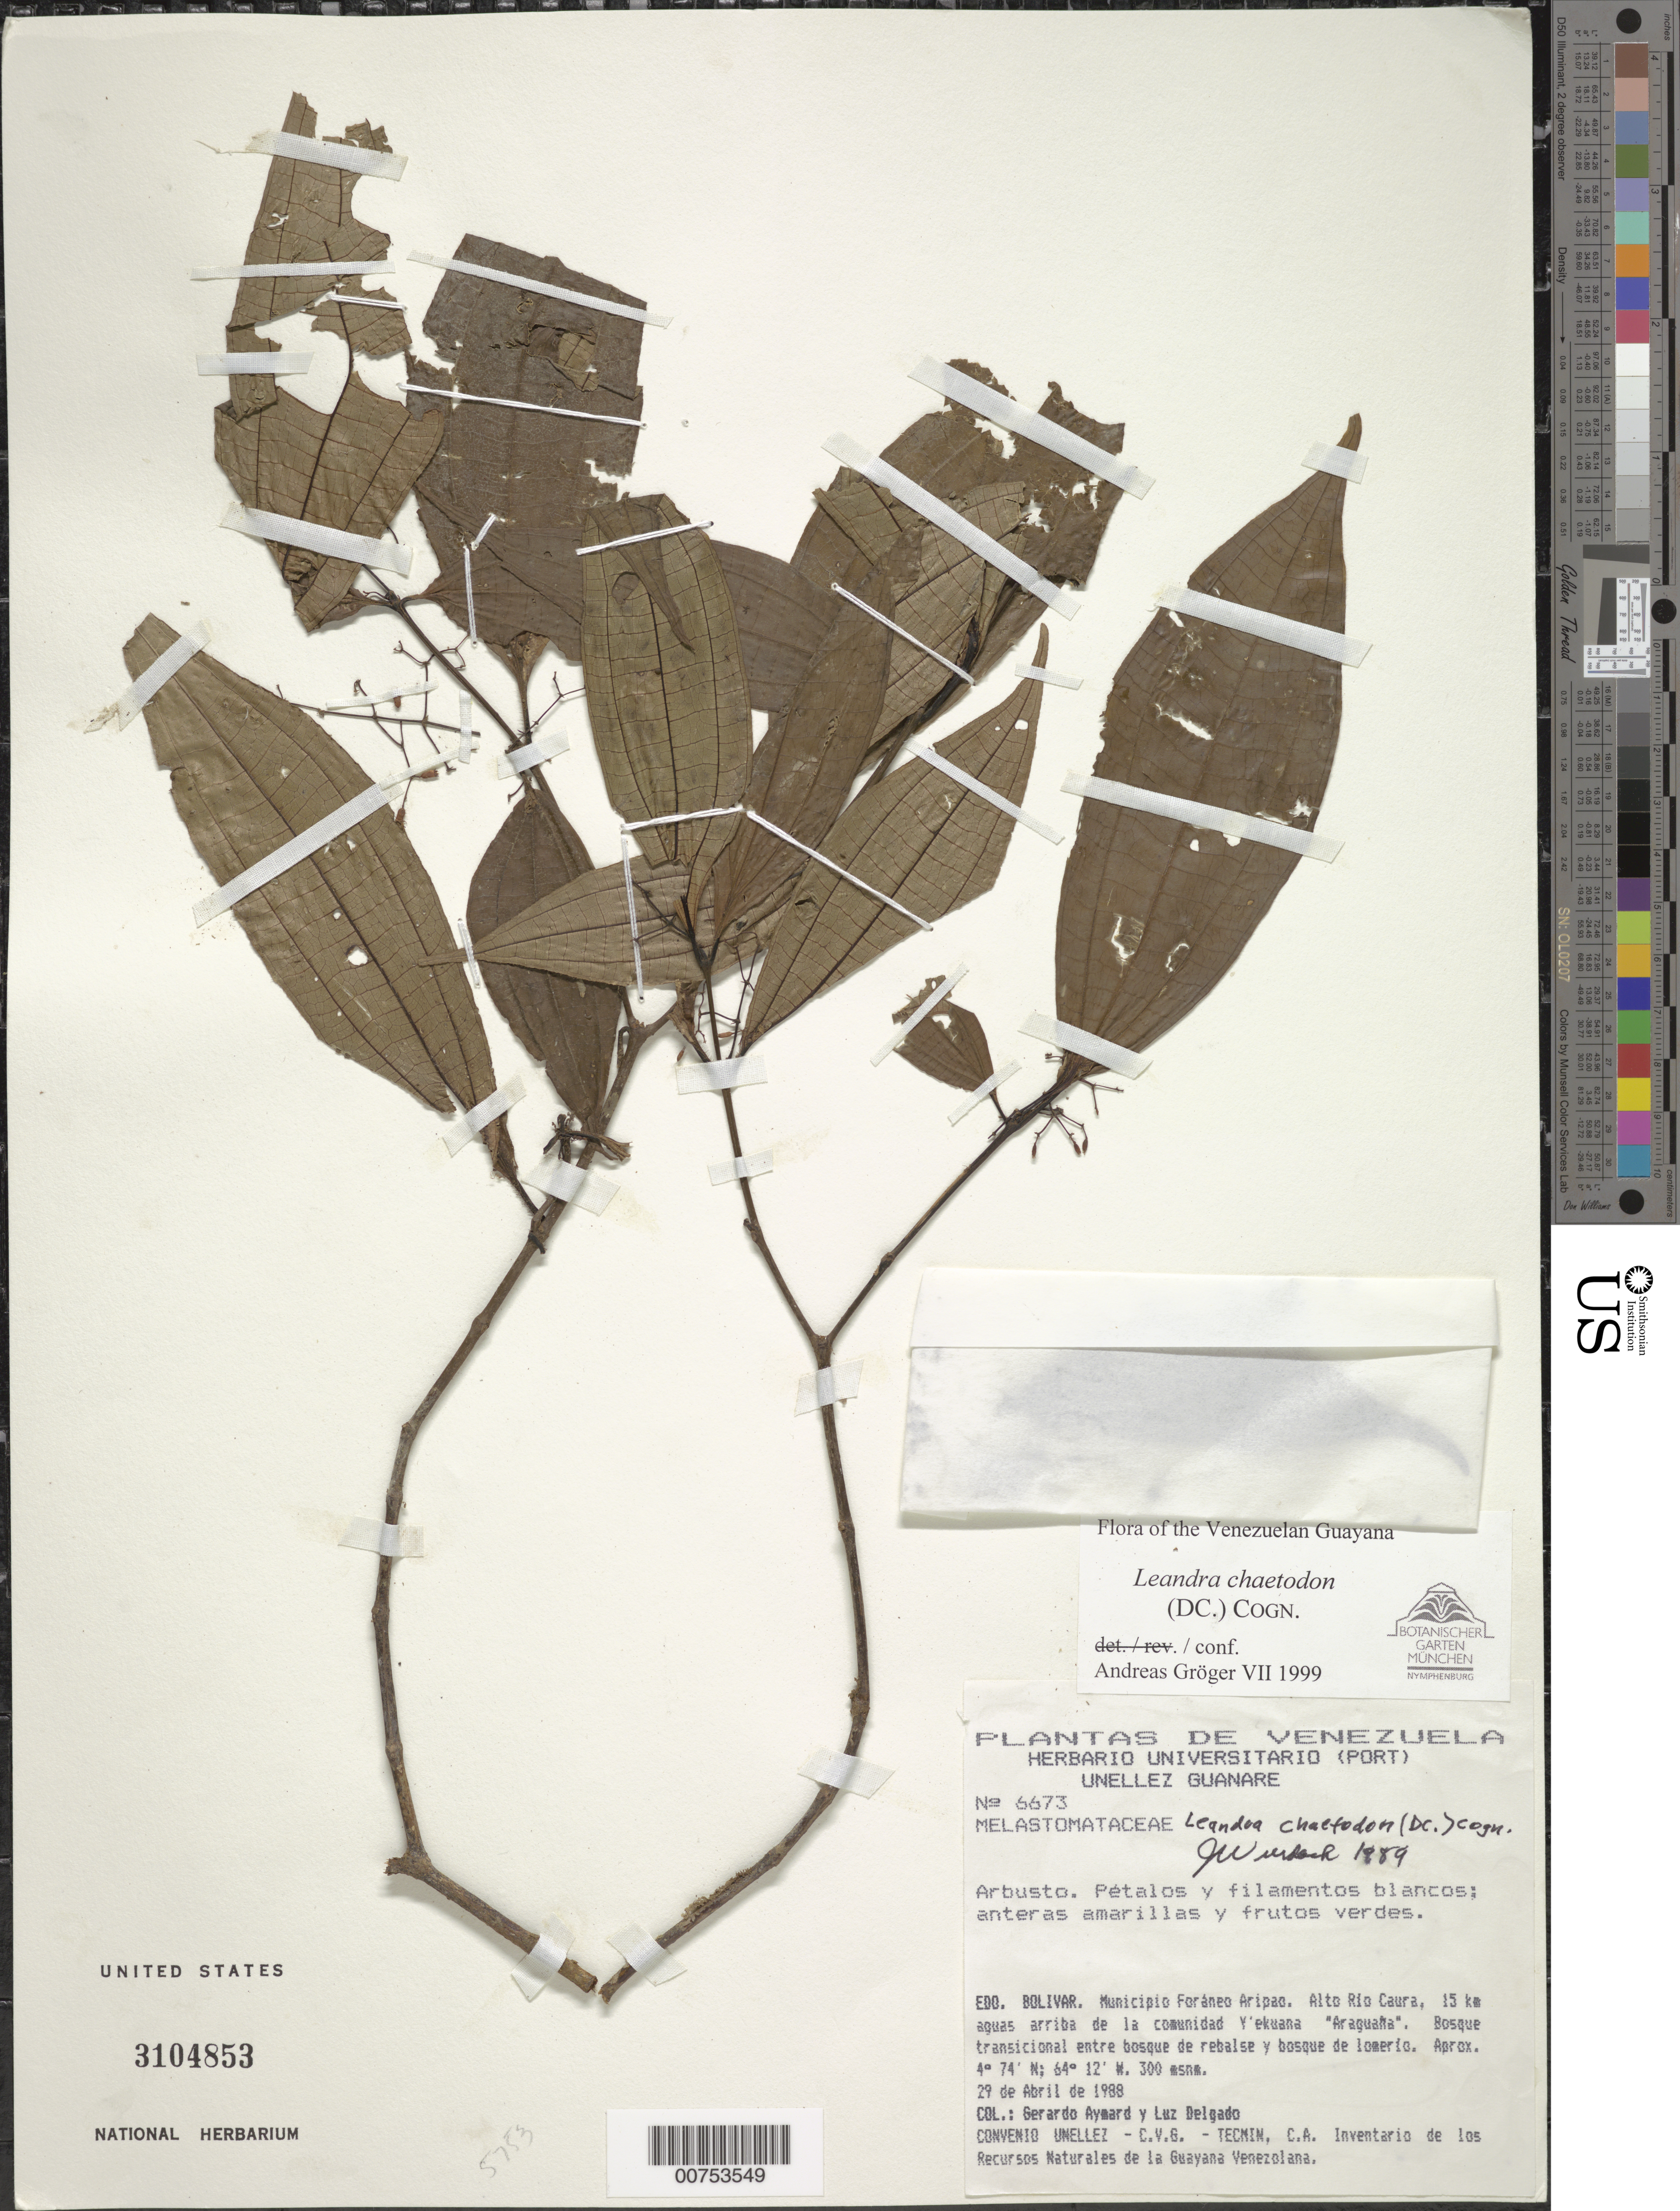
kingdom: Plantae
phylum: Tracheophyta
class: Magnoliopsida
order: Myrtales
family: Melastomataceae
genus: Leandra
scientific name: Leandra chaetodon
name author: (DC.) Cogn.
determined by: Gröger, A.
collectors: G. A. Aymard & L. Delgado V.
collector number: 6673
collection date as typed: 29-Apr-88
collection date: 1988-04-29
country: Venezuela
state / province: Bolívar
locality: Mun. Foraneo Aripao, Alto Río Caura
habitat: Bosque transicioinal entre bosque de rebalse y bosque de lomerio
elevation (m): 300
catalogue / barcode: US 3104853